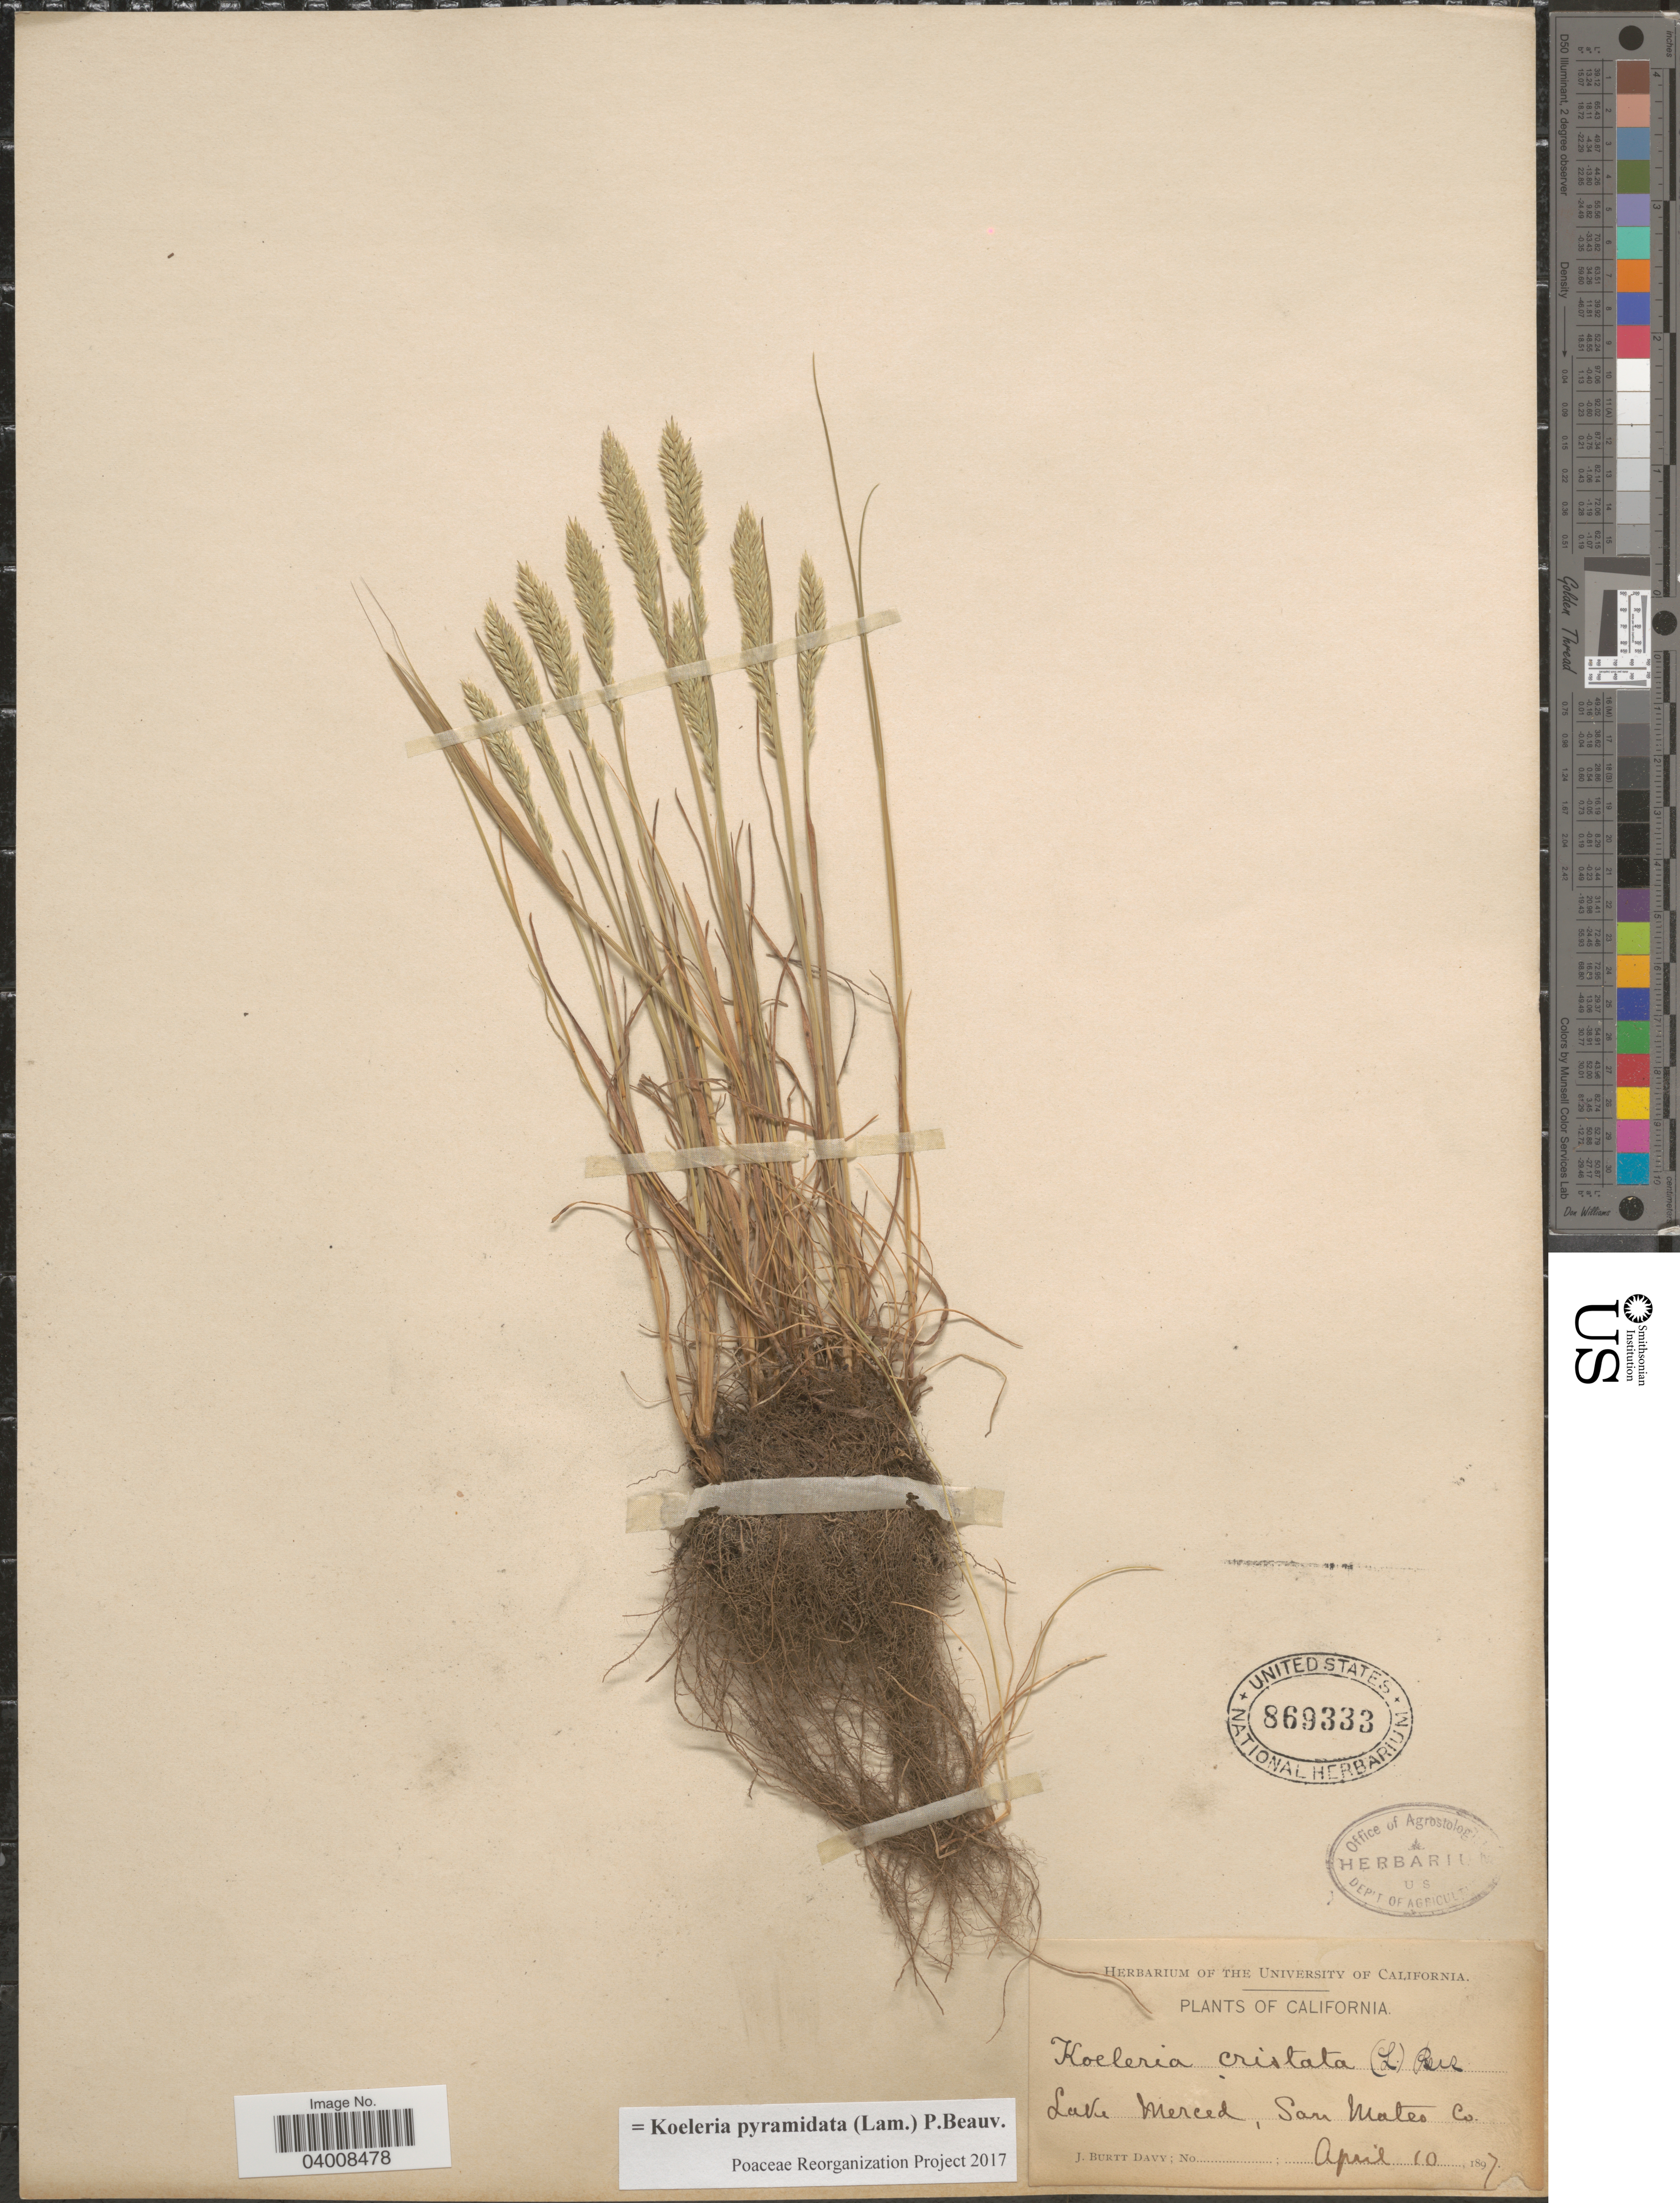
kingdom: Plantae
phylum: Tracheophyta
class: Liliopsida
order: Poales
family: Poaceae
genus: Koeleria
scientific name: Koeleria pyramidata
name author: (Lam.) P. Beauv.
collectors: J. Burtt Davy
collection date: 1897-04-10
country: United States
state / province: California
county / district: San Mateo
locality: Lake Merced, San Mateo Co.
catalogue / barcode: US 869333